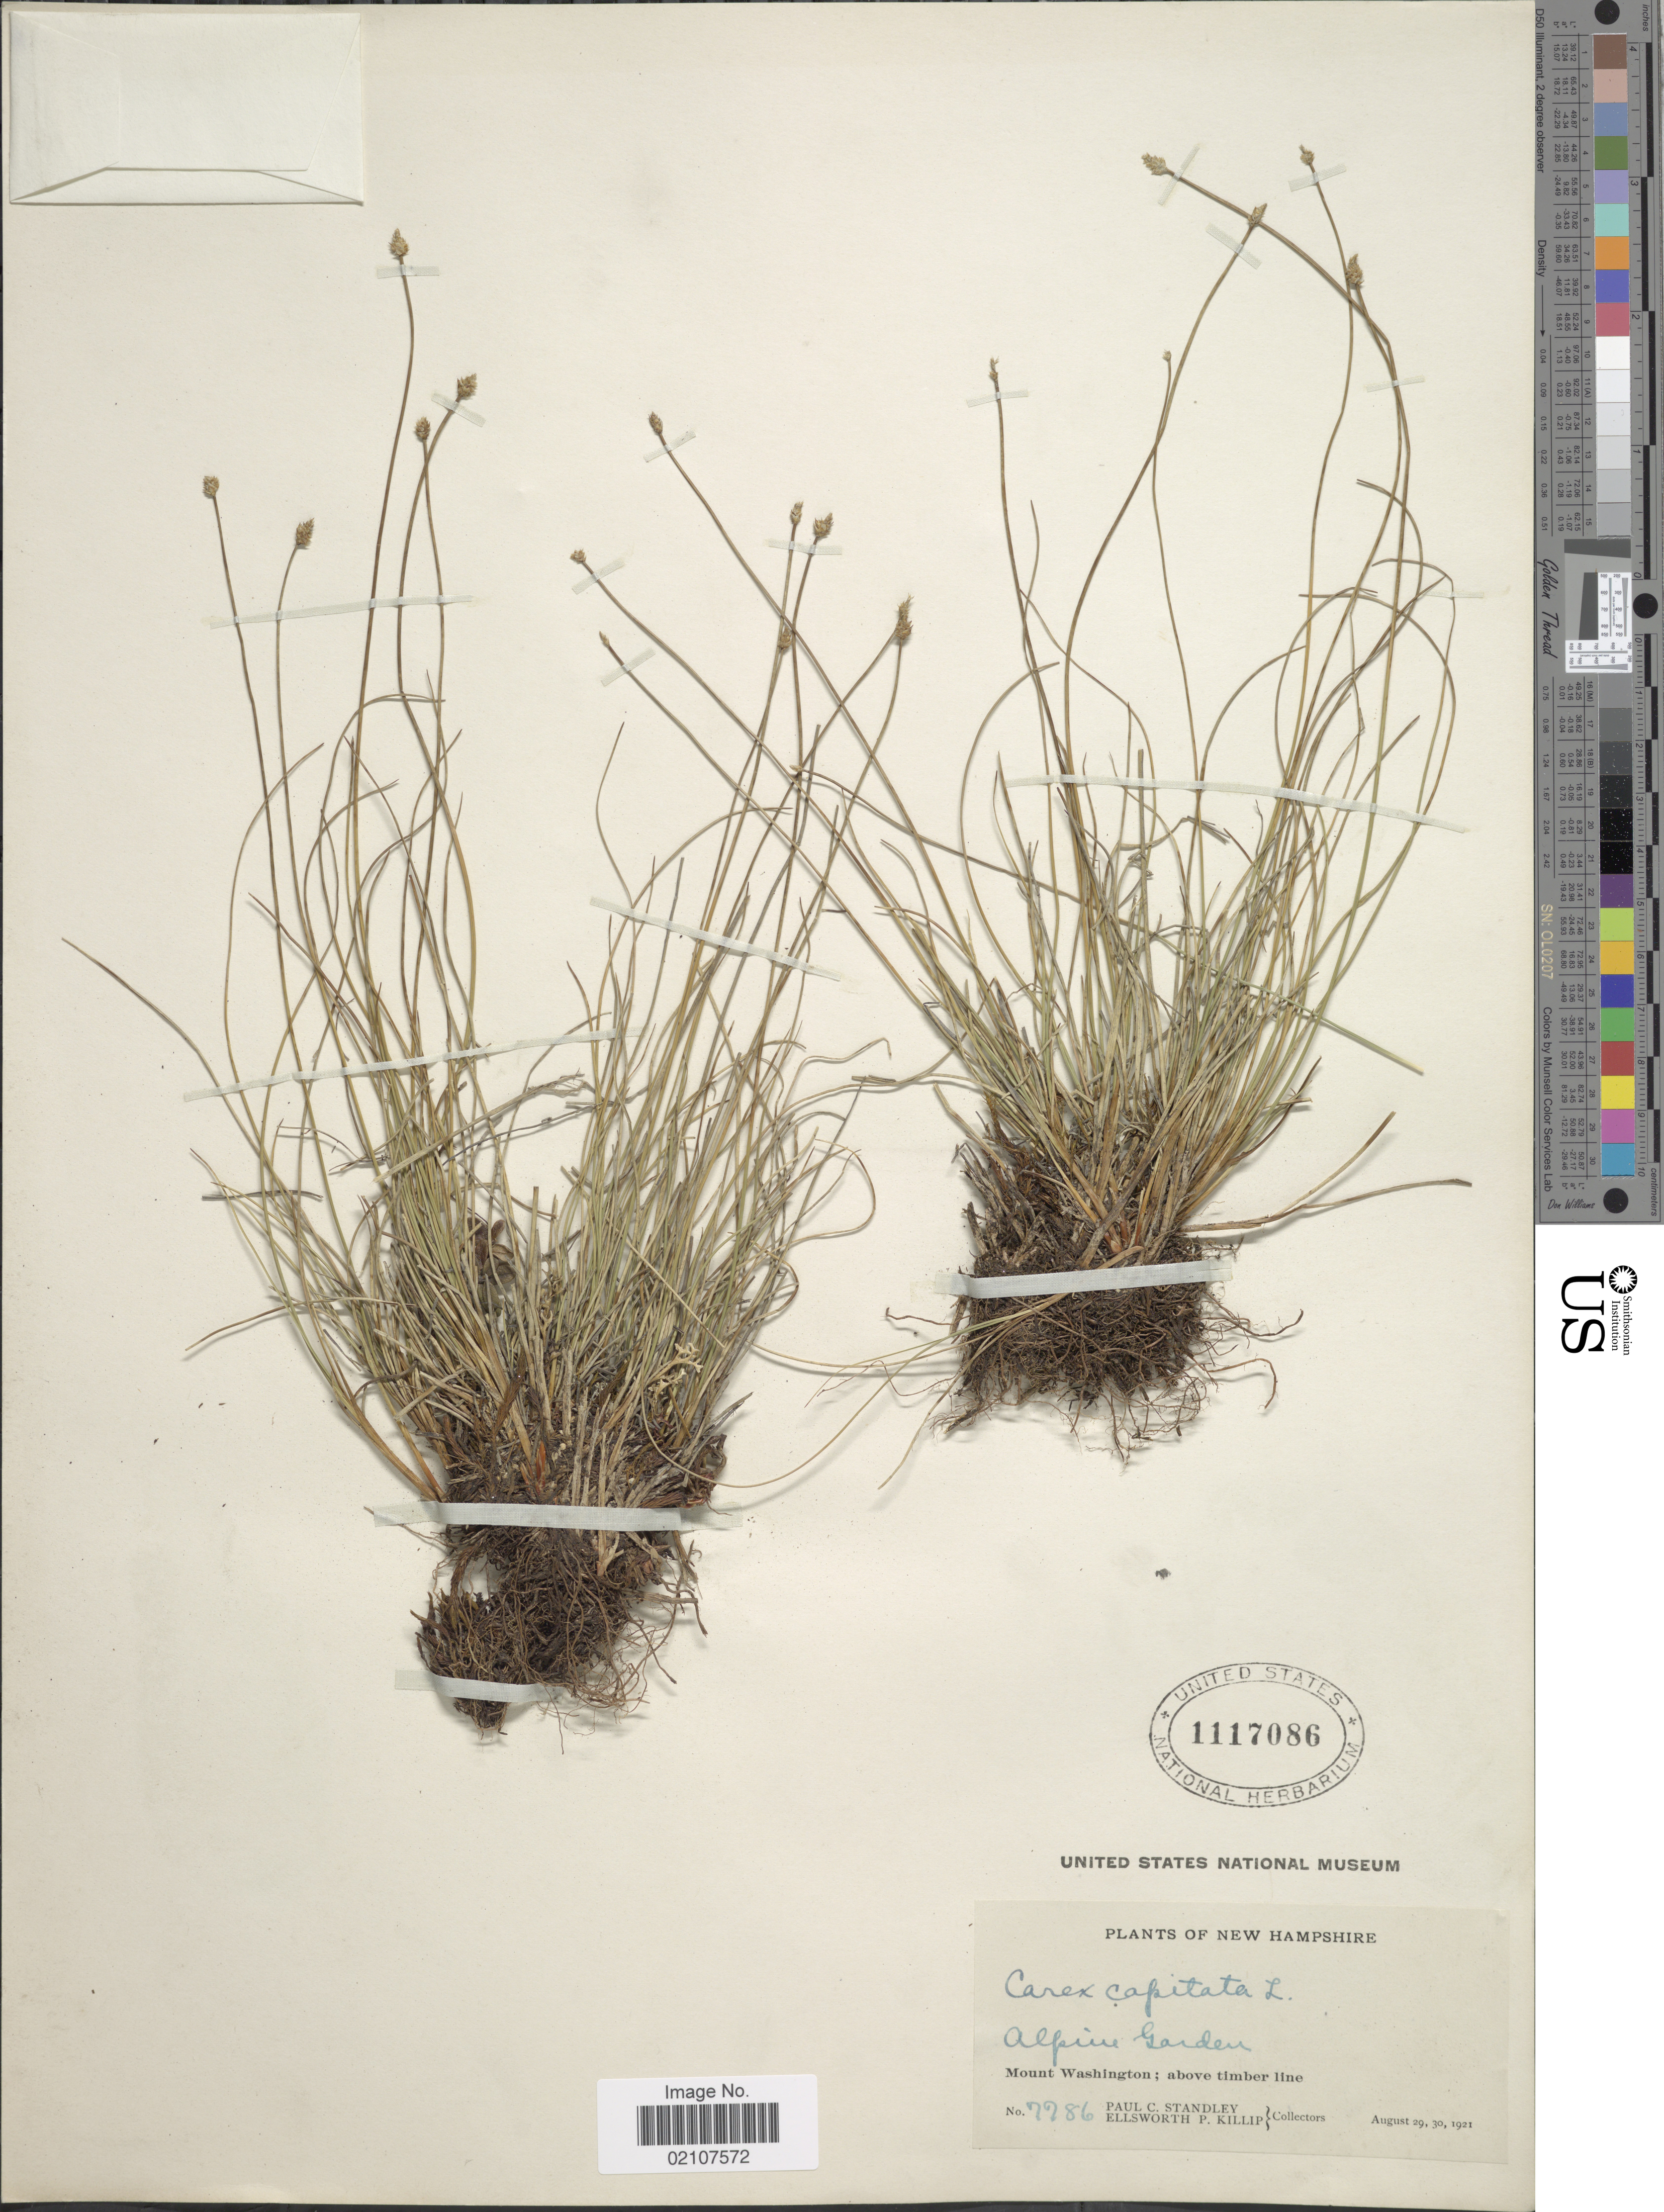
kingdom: Plantae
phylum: Tracheophyta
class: Liliopsida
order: Poales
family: Cyperaceae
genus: Carex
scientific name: Carex capitata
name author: L.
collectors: P. C. Standley & E. P. Killip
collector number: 7786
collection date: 1921-08-29/1921-08-30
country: United States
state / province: New Hampshire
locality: Alpine Garden, Mount Washington; above timber line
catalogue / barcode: US 1117086